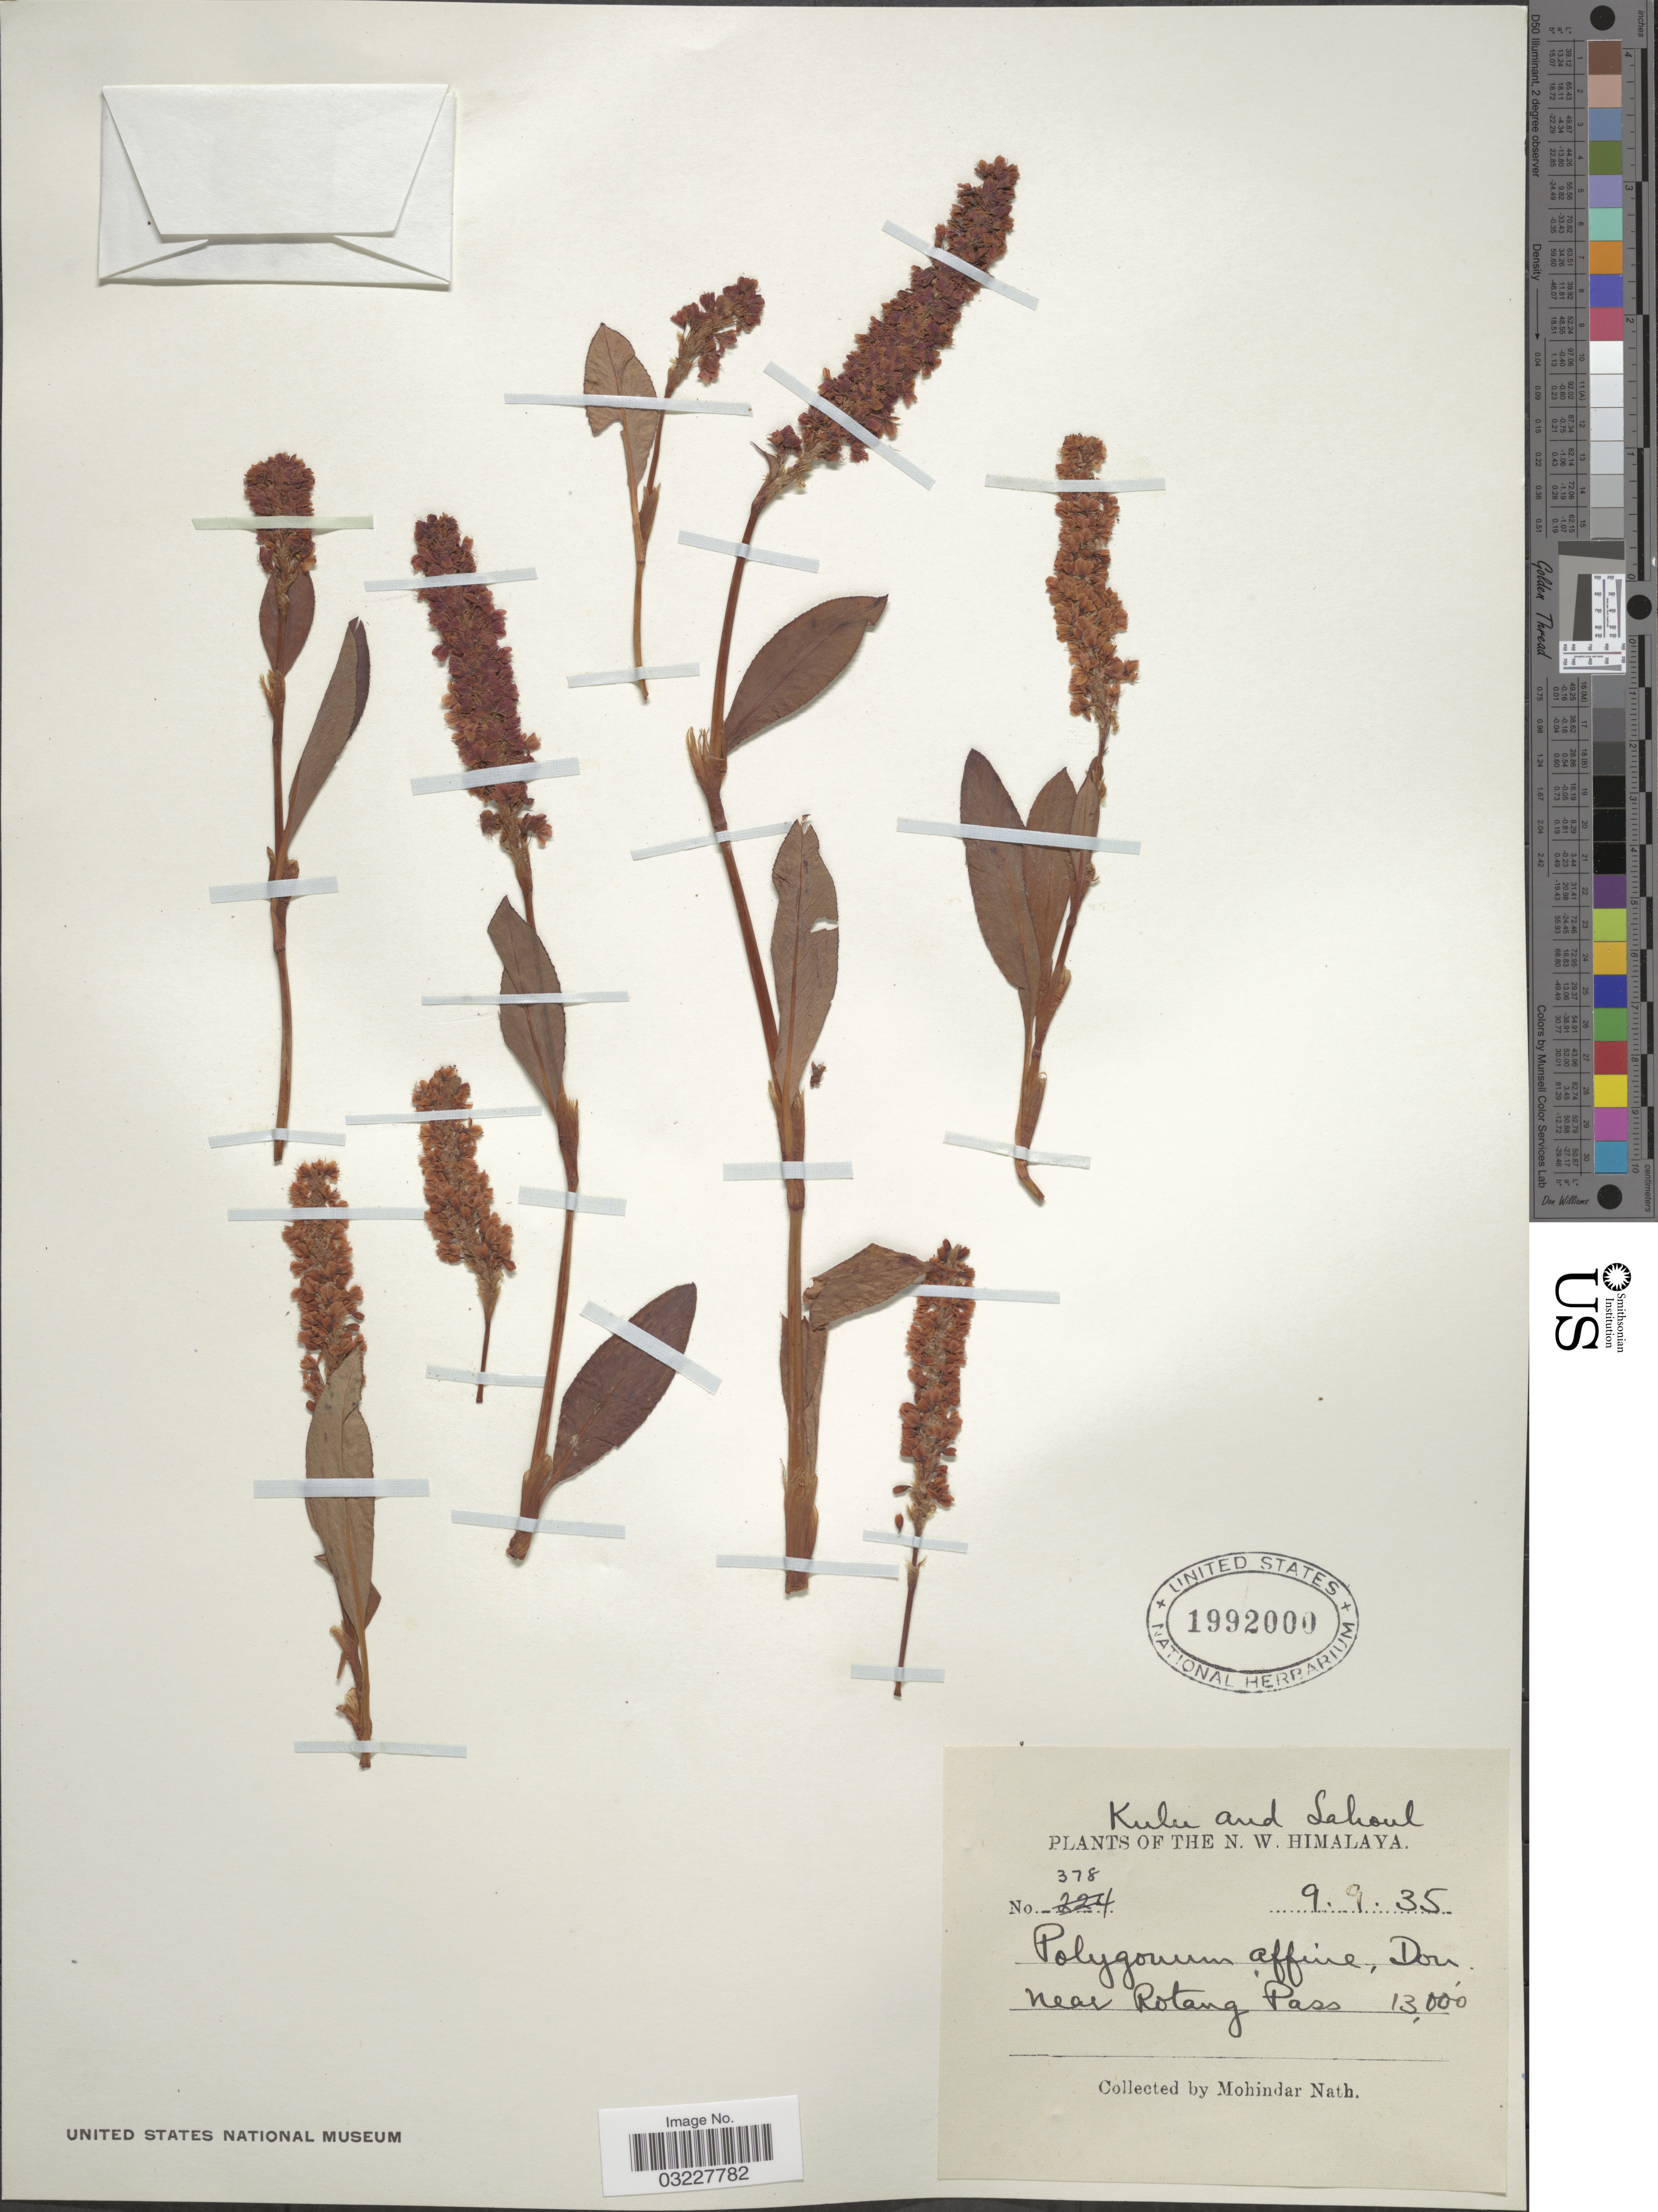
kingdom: Plantae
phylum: Tracheophyta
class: Magnoliopsida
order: Caryophyllales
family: Polygonaceae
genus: Polygonum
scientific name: Polygonum affine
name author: D. Don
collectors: M. Nath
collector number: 378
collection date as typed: Transcribed d/m/y: 9/9/35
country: India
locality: Kulu and Lahoul. N. W. Himalaya. Near Rotang Pass.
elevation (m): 3962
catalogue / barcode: US 1992000